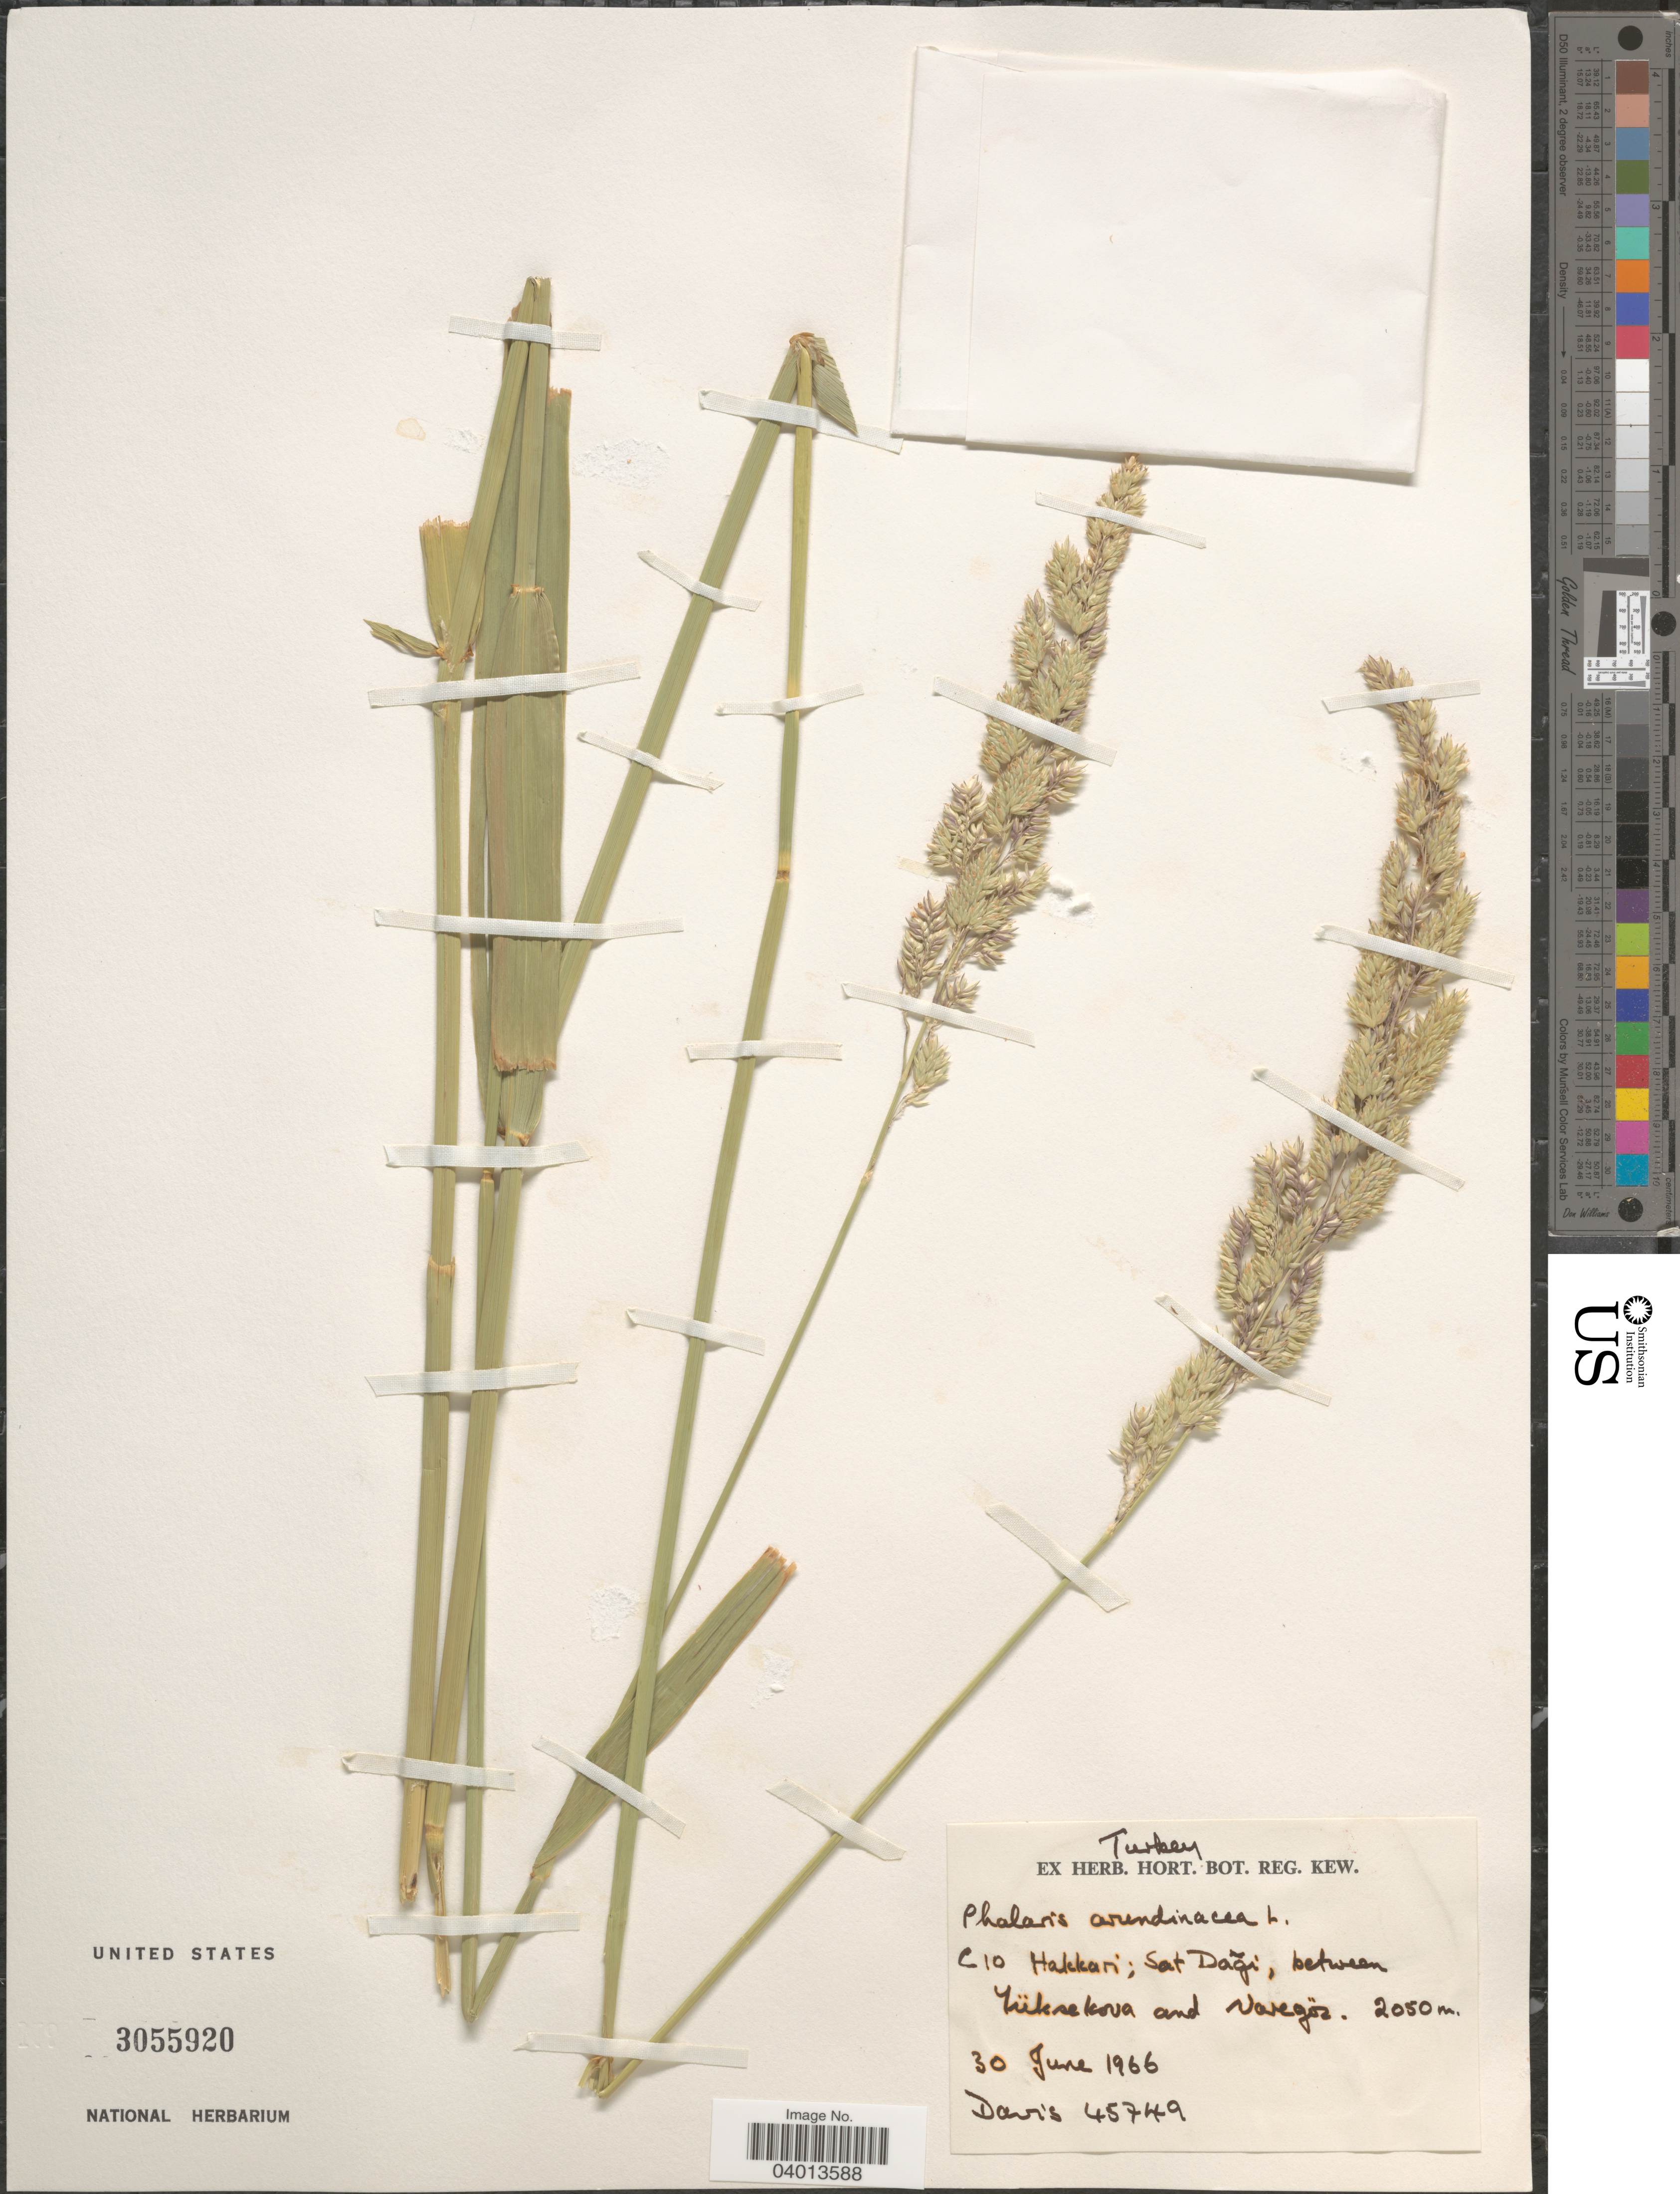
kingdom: Plantae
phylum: Tracheophyta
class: Liliopsida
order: Poales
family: Poaceae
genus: Phalaris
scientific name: Phalaris arundinacea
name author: L.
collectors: -. Davis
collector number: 45749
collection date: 1966-06-30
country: Turkey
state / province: Hakkari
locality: C10 Hakkari; Sat Dãgi, between Yüksekova and Varegöz.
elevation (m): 2050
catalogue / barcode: US 3055920